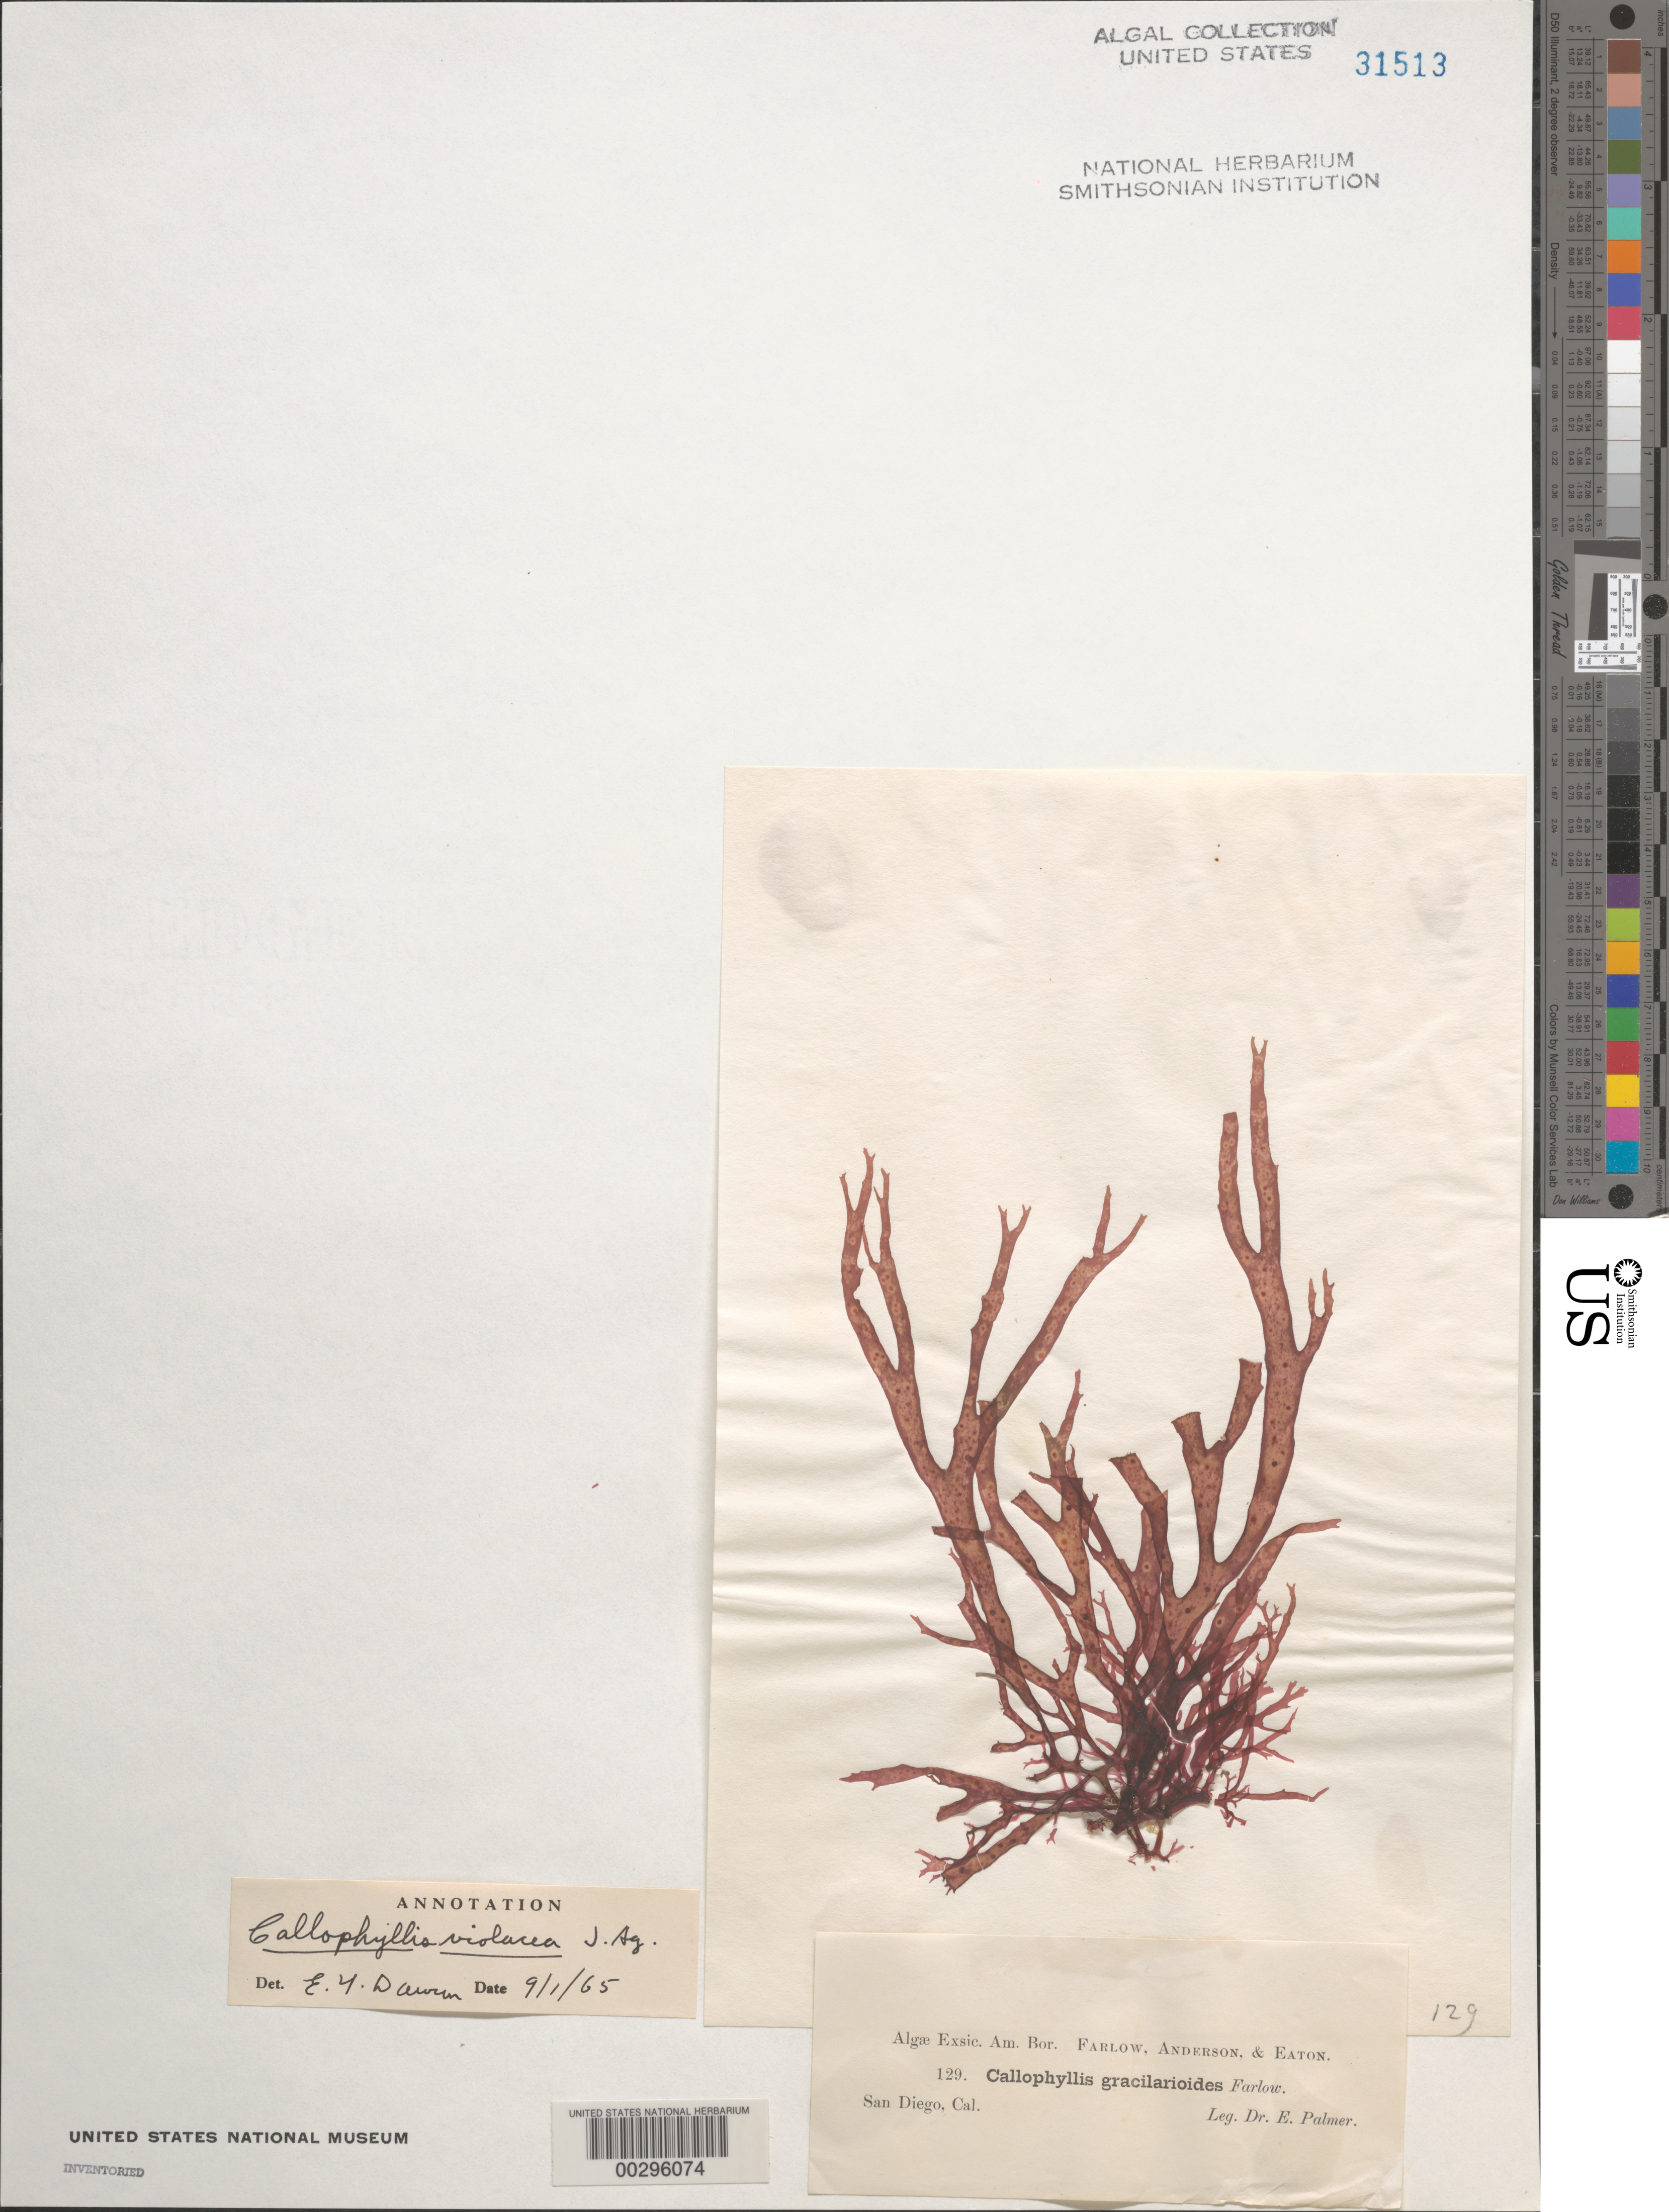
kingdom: Plantae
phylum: Rhodophyta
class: Florideophyceae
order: Gigartinales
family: Kallymeniaceae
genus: Callophyllis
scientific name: Callophyllis violacea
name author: J. Agardh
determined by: Dawson, E. Y.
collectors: E. Palmer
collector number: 129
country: United States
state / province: California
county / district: San Diego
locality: San Diego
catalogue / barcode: US 31513